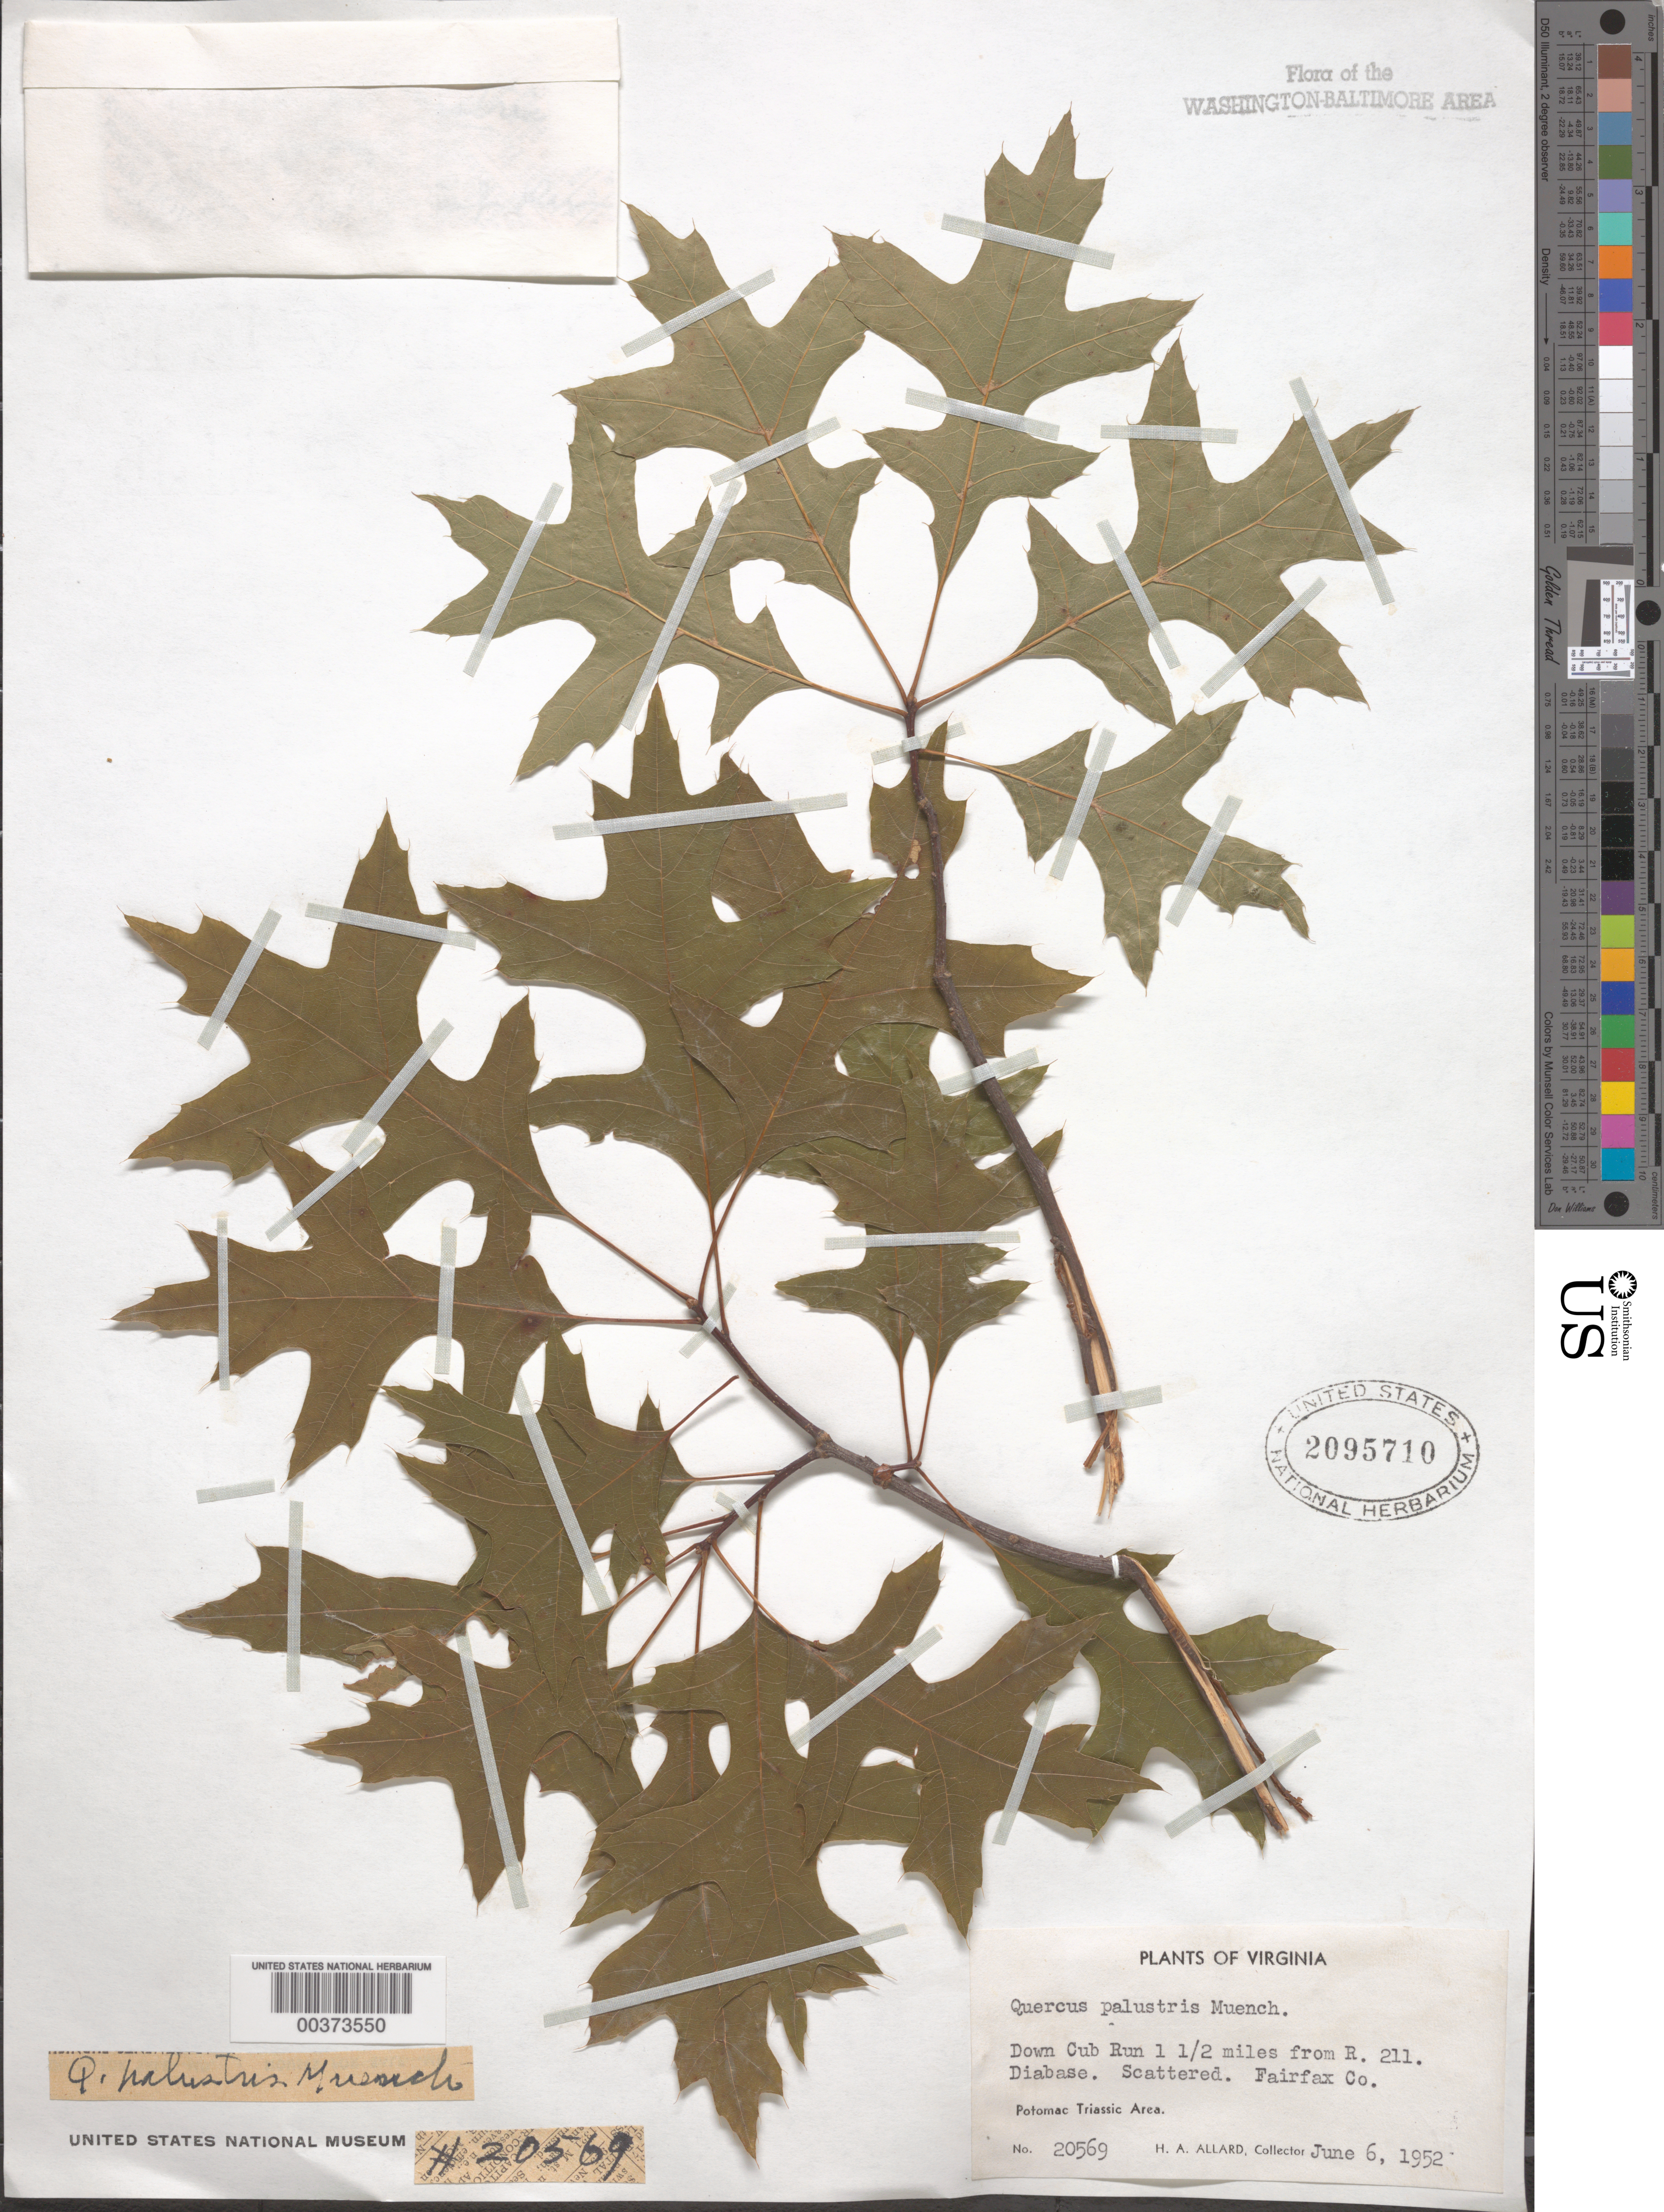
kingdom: Plantae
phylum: Tracheophyta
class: Magnoliopsida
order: Fagales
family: Fagaceae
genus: Quercus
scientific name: Quercus palustris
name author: Münchh.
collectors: H. A. Allard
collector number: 20569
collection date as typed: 06 Jun 1952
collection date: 1952-06-06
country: United States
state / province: Virginia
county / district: Fairfax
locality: Downstream from Route 211 on Cub Run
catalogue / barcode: US 2095710